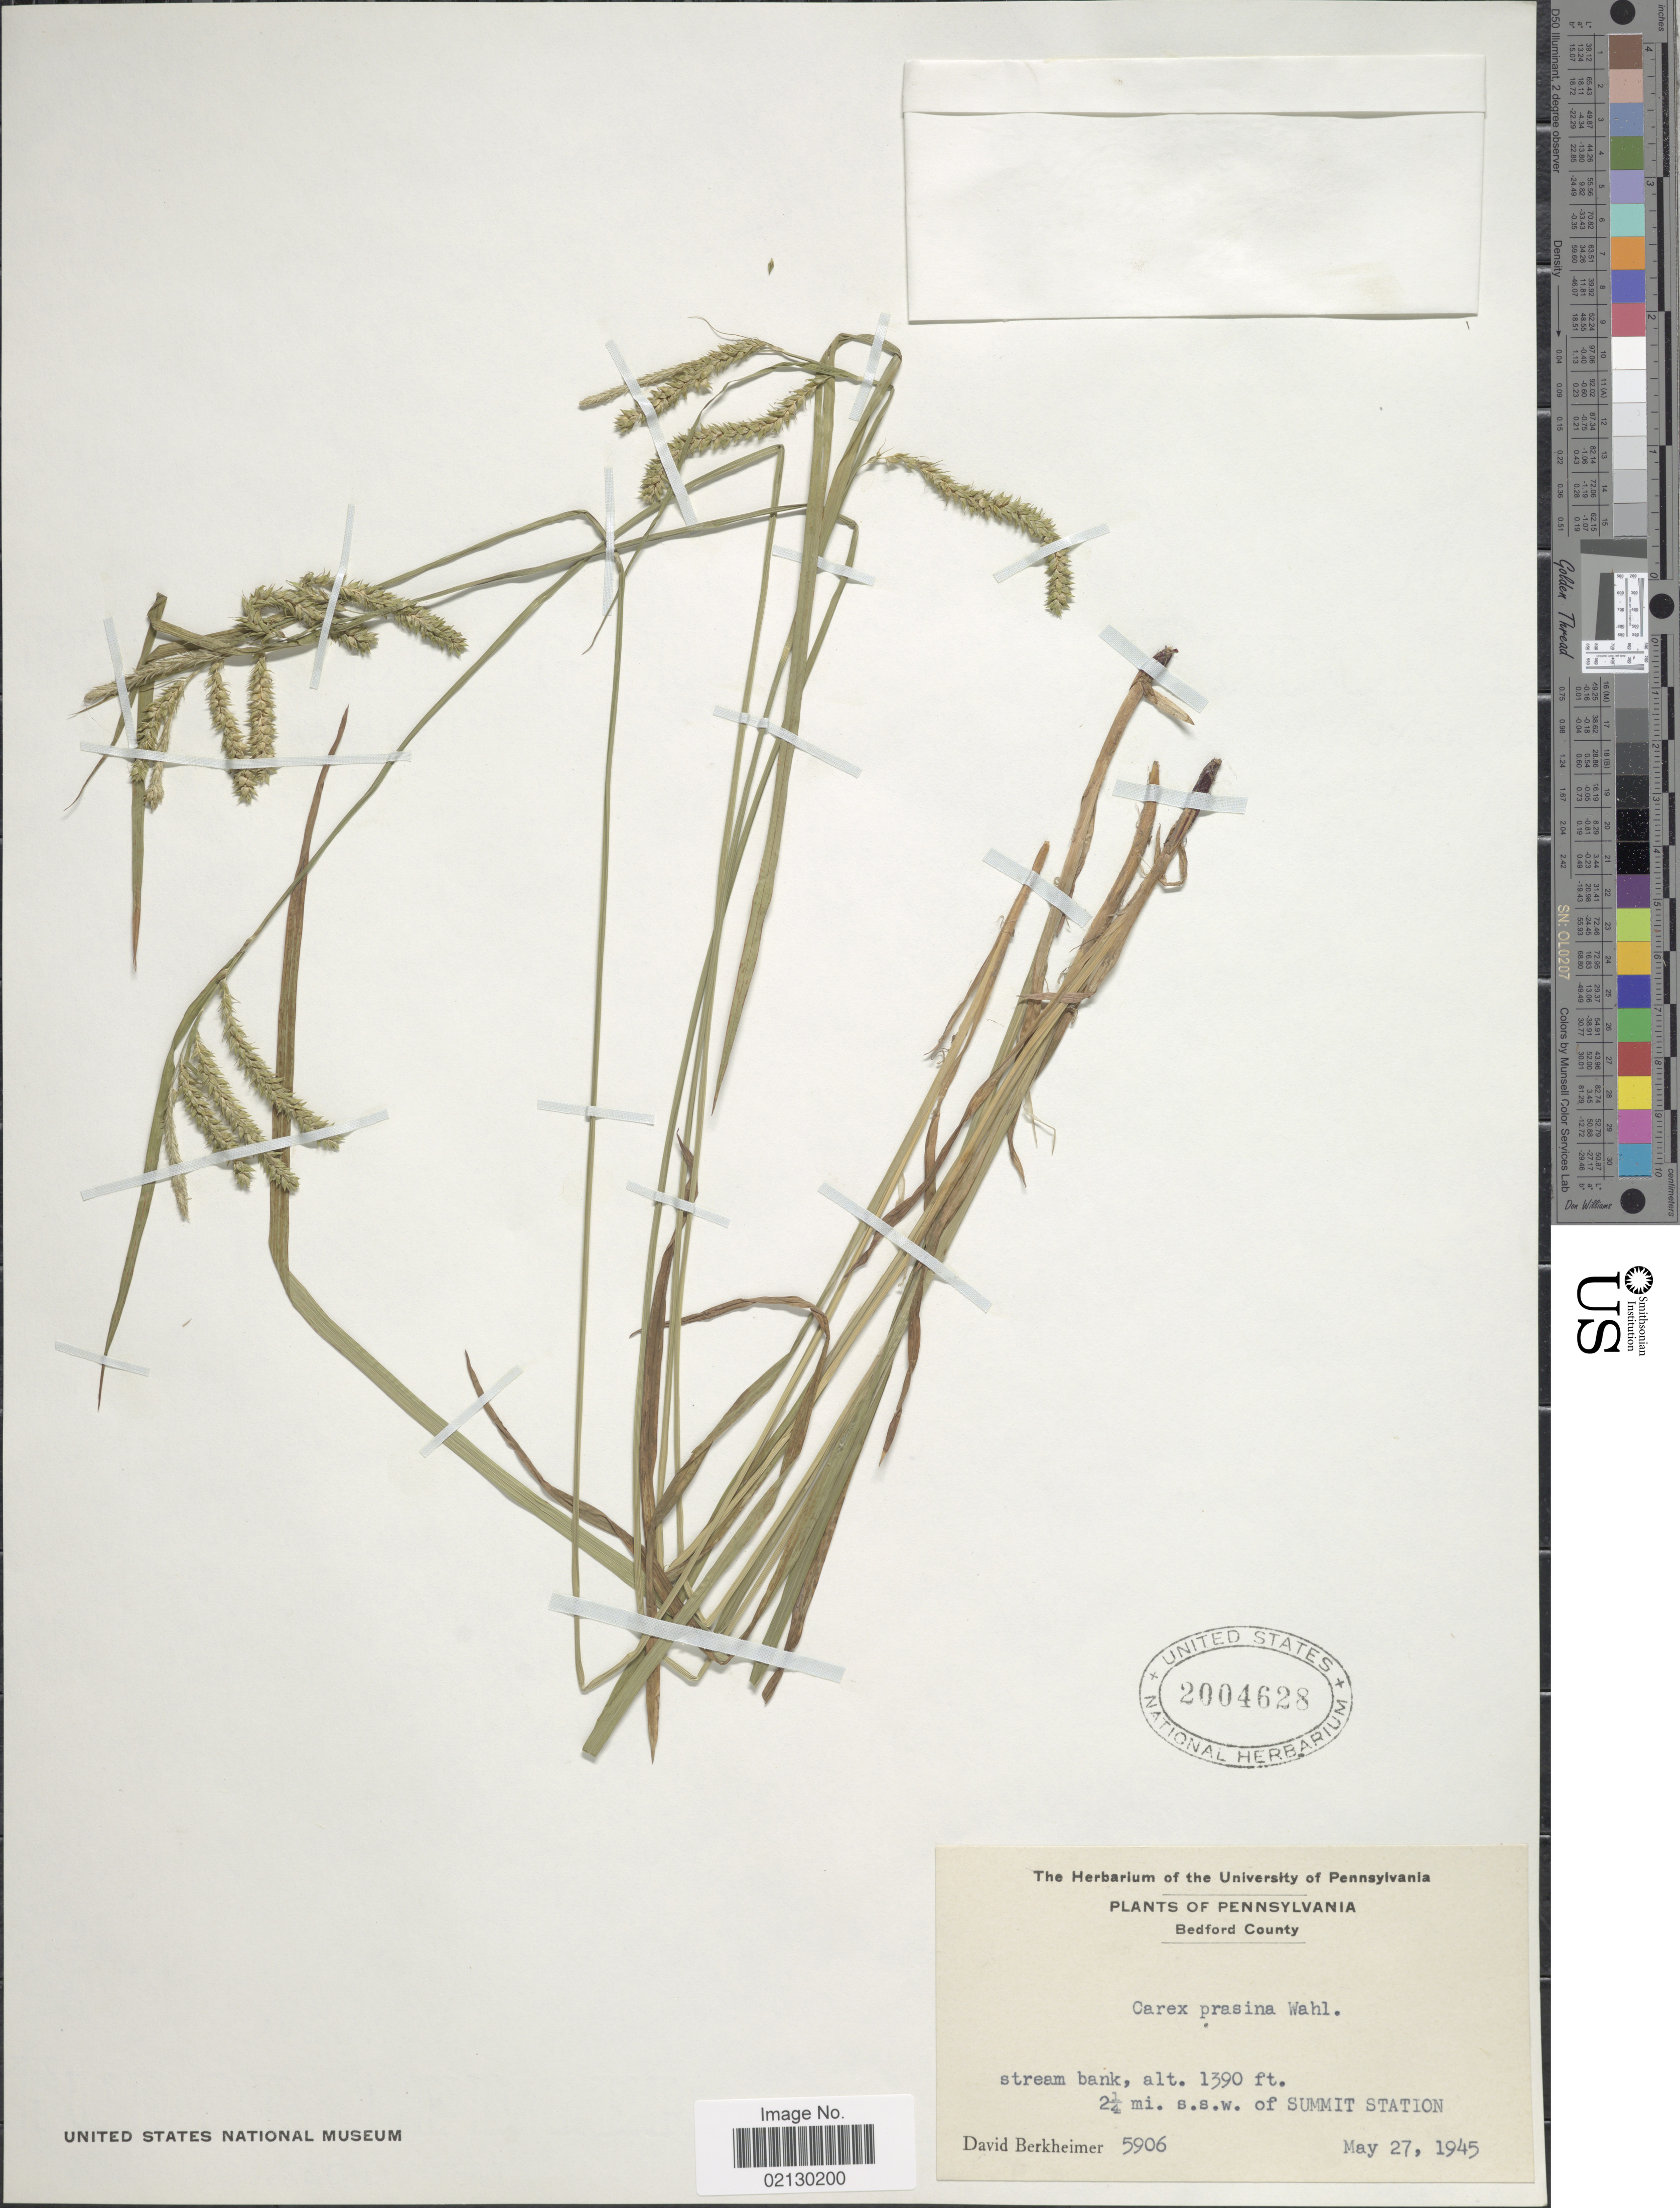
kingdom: Plantae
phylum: Tracheophyta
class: Liliopsida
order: Poales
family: Cyperaceae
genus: Carex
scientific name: Carex prasina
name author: Wahlenb.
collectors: D. Berkheimer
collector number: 5906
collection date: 1945-05-27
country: United States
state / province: Pennsylvania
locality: Bedford County, 2 1/4 mi. s.s.w. of Summit Station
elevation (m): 424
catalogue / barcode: US 2004628